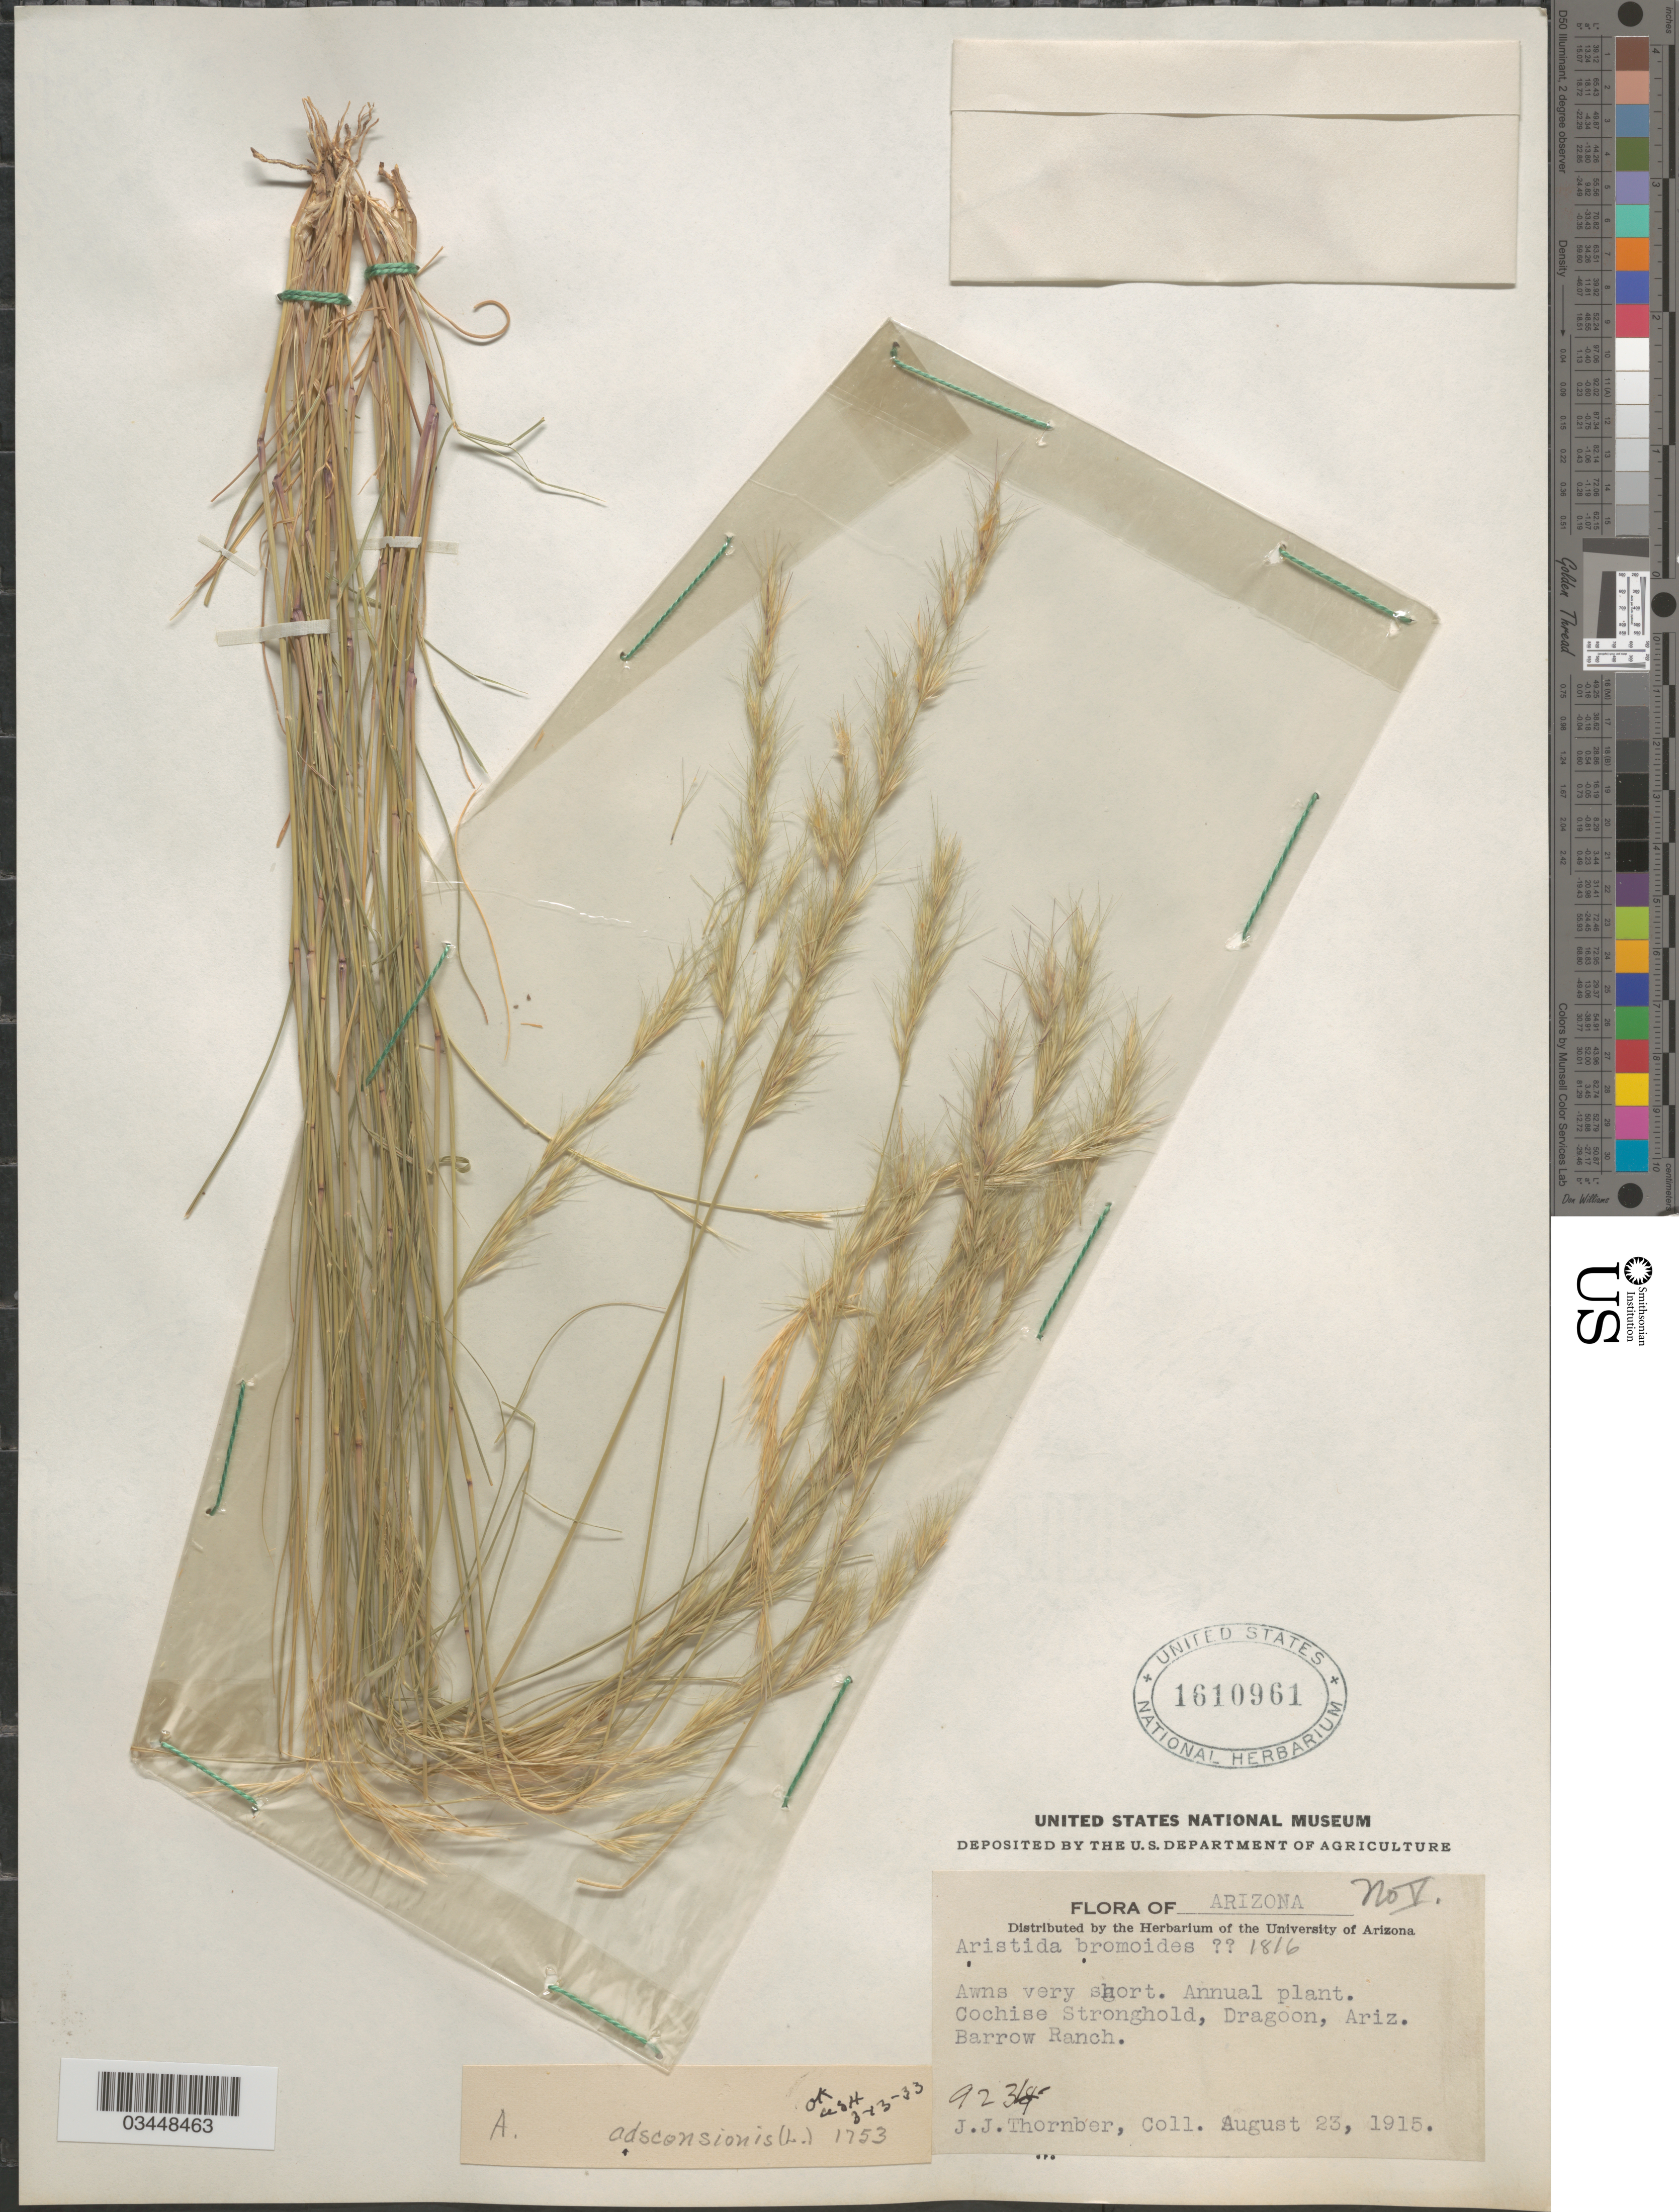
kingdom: Plantae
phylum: Tracheophyta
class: Liliopsida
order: Poales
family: Poaceae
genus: Aristida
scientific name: Aristida adscensionis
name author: L.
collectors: J. Thornber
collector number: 9234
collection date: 1915-08-23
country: United States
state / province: Arizona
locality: Cochise Stronghold, Dragoon. Barrow Ranch.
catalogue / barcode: US 1610961